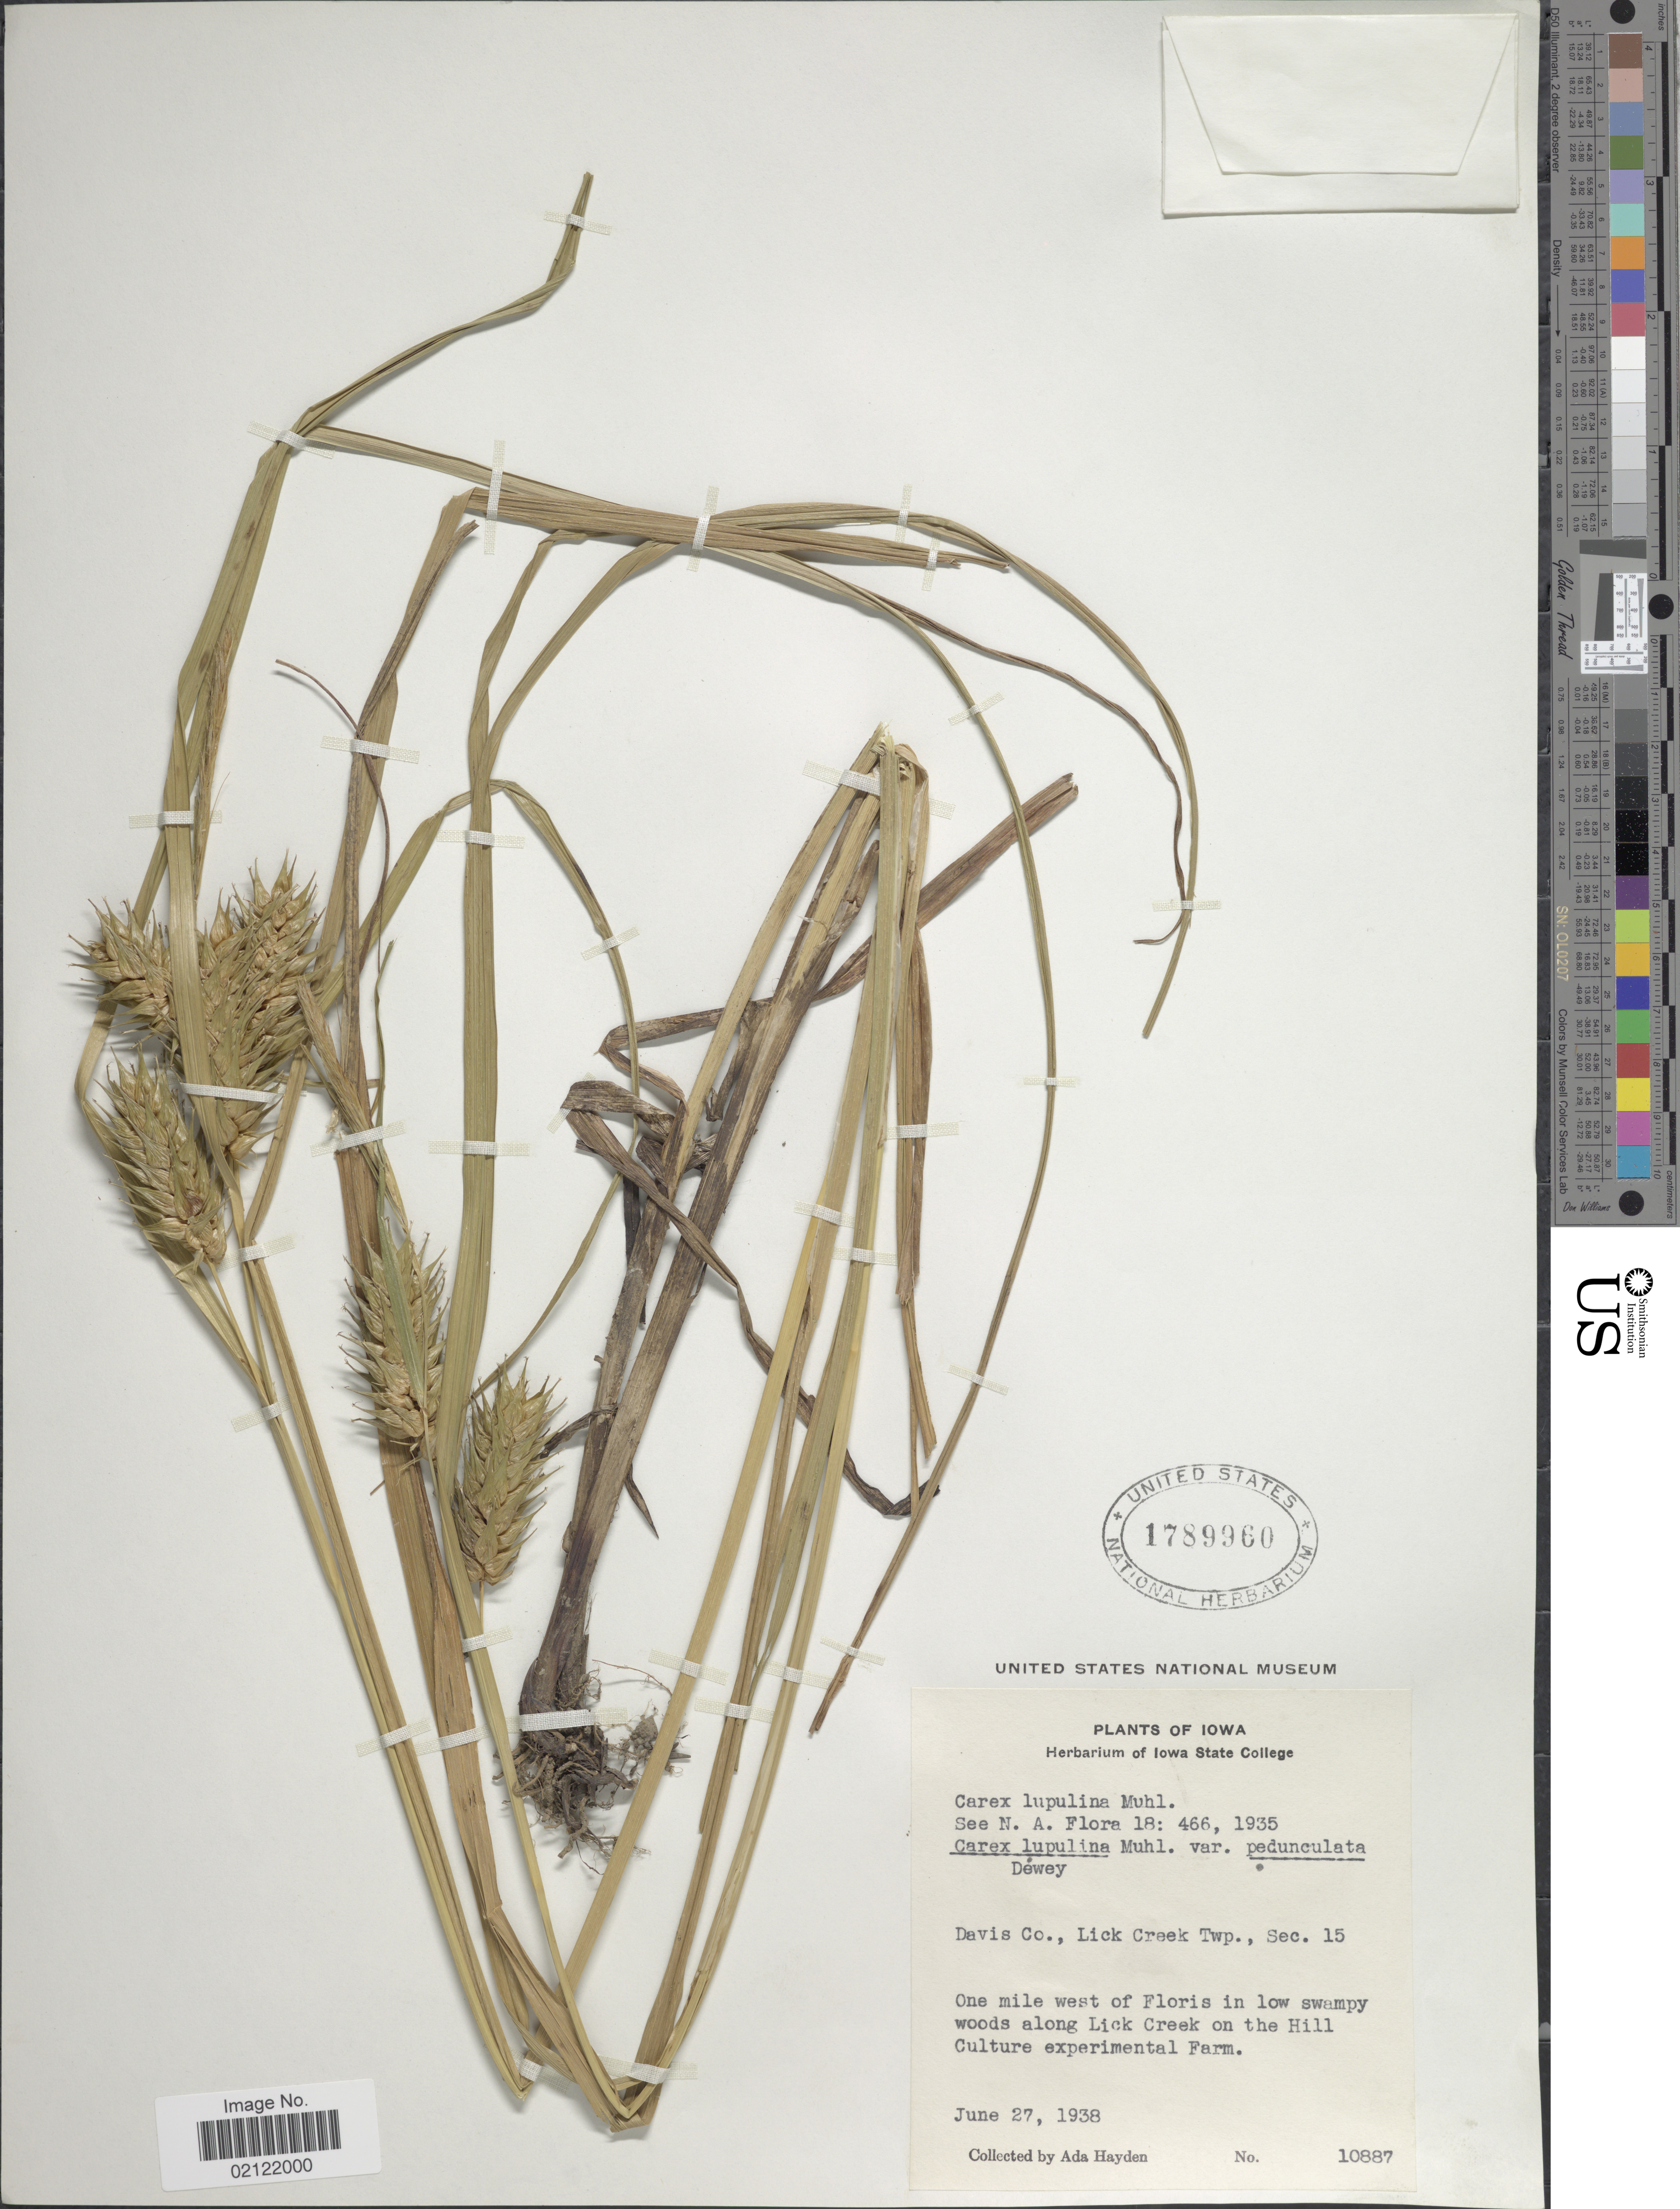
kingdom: Plantae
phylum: Tracheophyta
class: Liliopsida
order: Poales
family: Cyperaceae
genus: Carex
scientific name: Carex lupulina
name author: Muhl. ex Willd.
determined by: Strong, Mark T., (BOT), Smithsonian Institution - National Museum of Natural History (UNITED STATES)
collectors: Ada Hayden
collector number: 10887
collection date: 1938-06-27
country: United States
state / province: Iowa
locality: Davis Co., Lick Creek Twp., Sec. 15. One mile west of Floris in low swampy woods along Lick Creek on the Hill Culture experimental Farm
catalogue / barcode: US 1789960